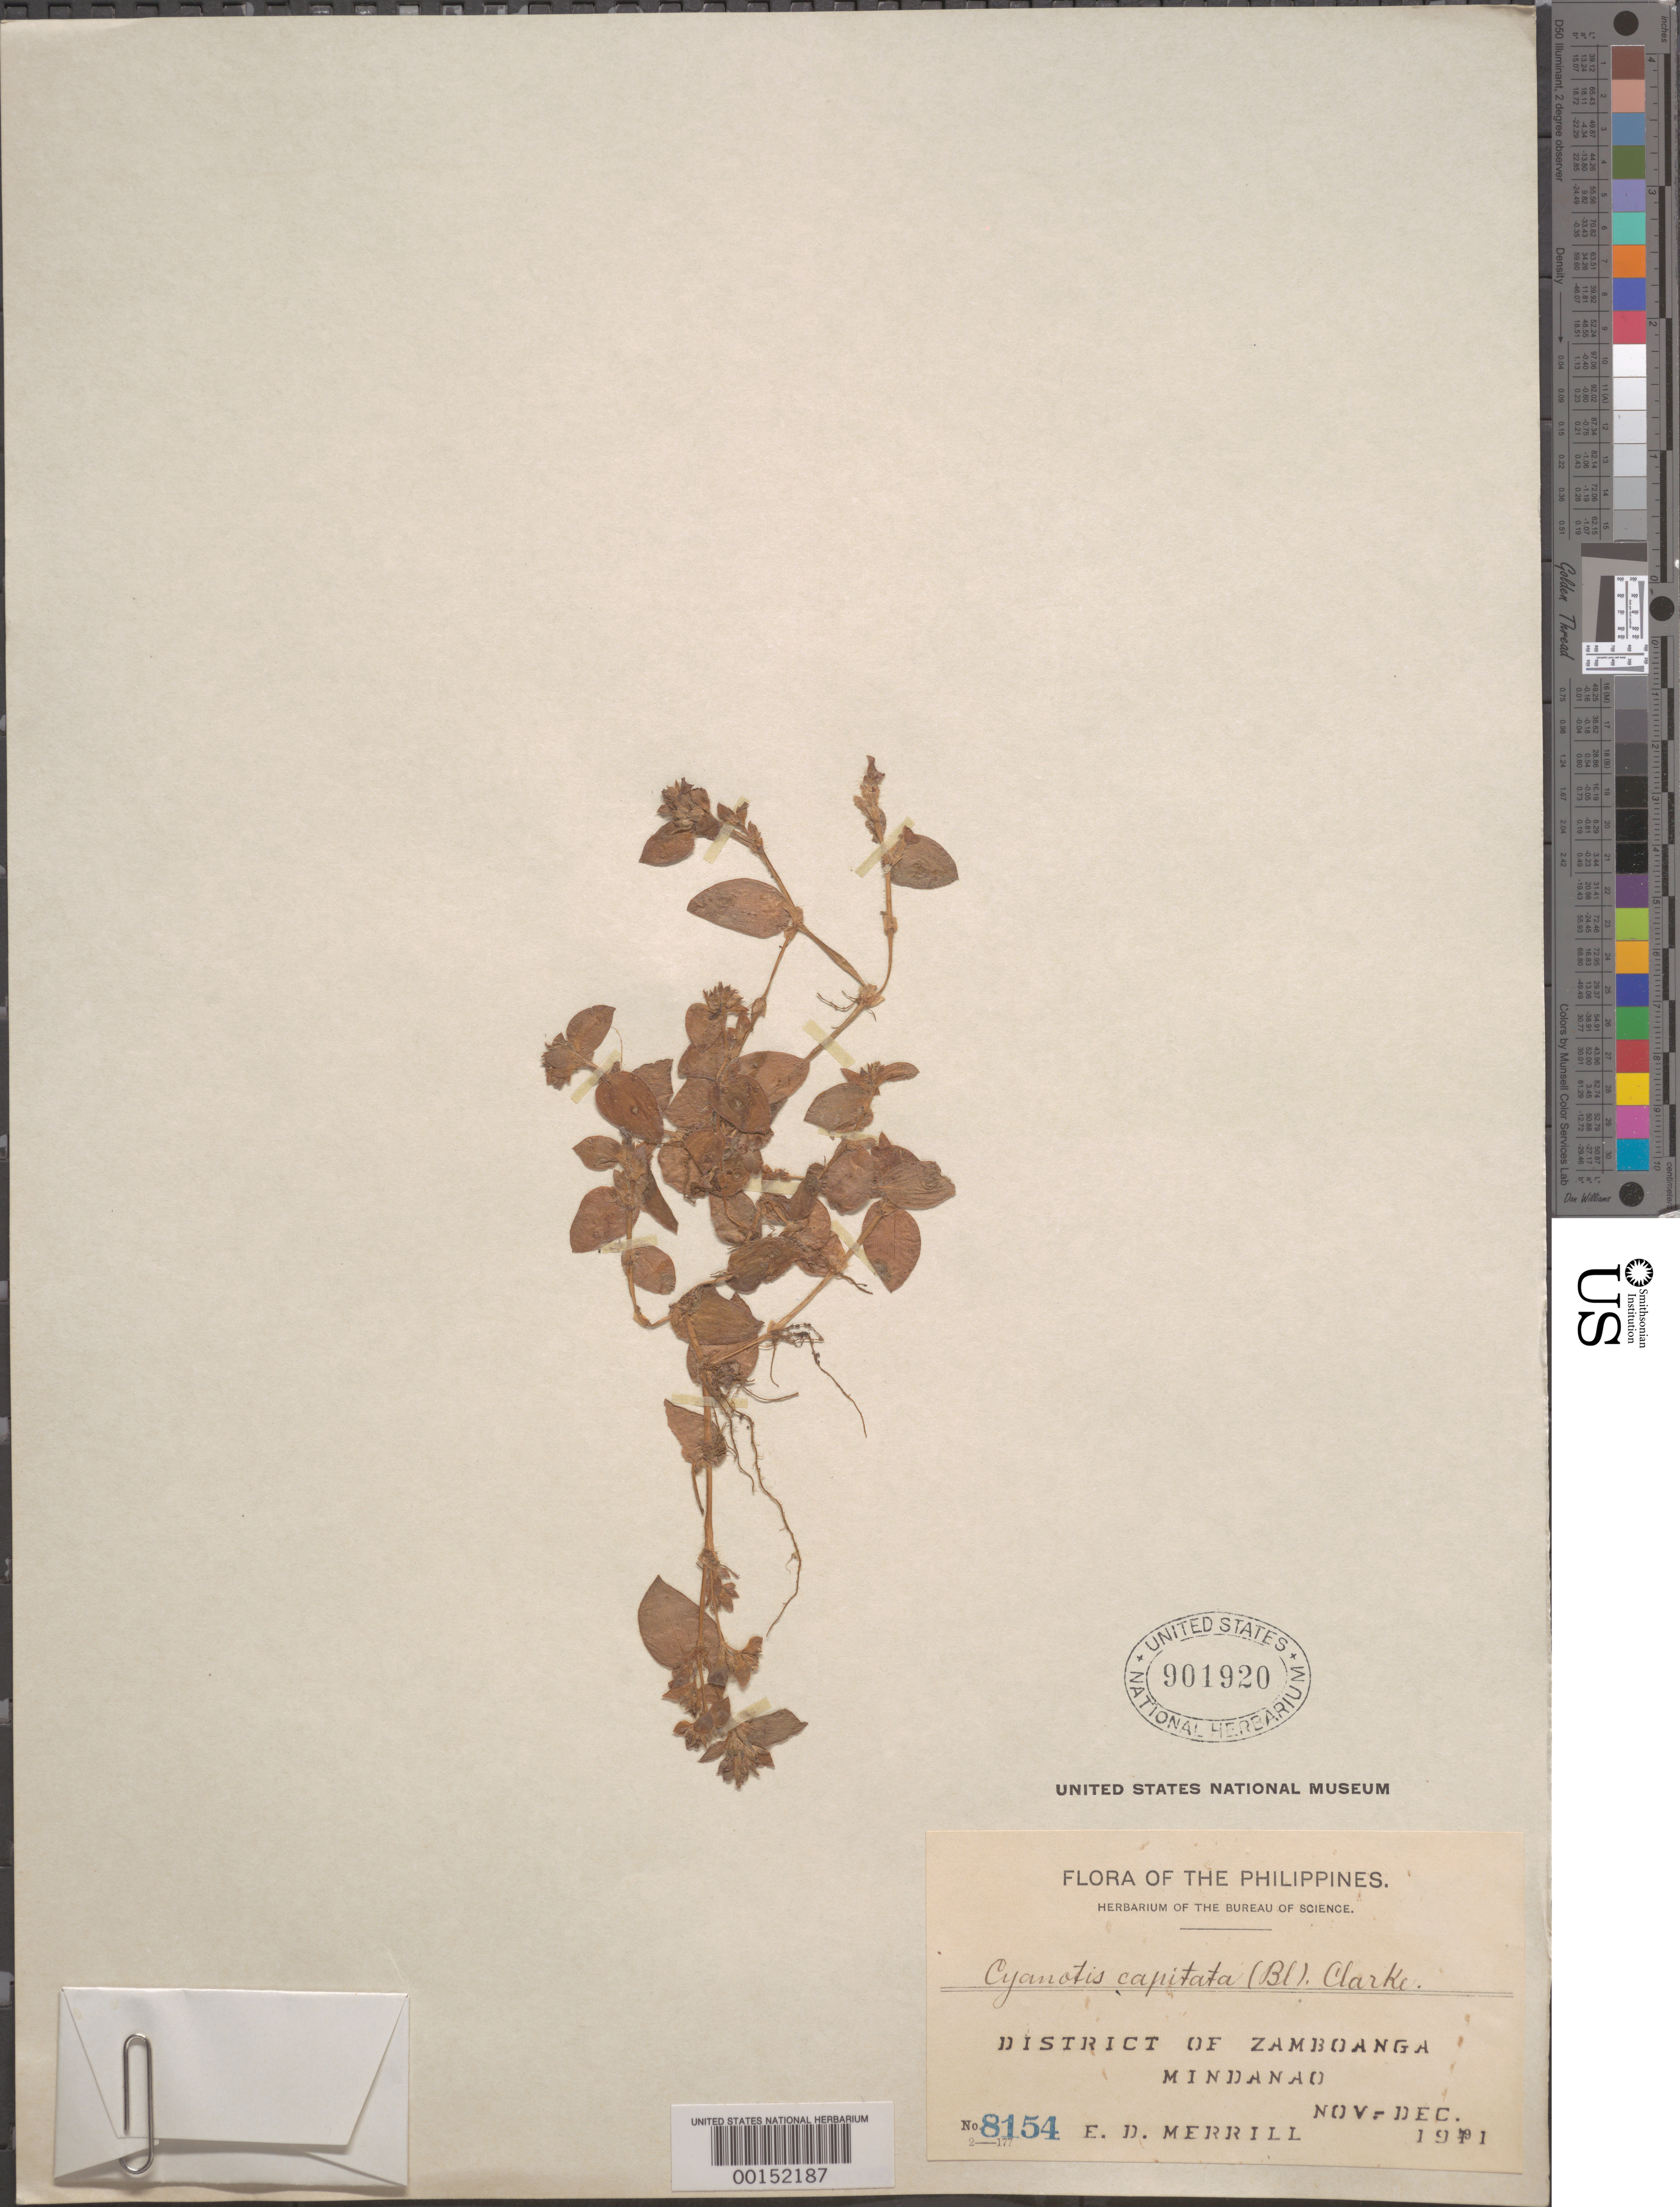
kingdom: Plantae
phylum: Tracheophyta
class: Liliopsida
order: Commelinales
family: Commelinaceae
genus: Belosynapsis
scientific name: Belosynapsis ciliata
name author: (Blume) R.S. Rao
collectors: E. D. Merrill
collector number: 8154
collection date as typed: Nov 1911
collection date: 1911-11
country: Philippines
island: Mindanao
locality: Zamboanga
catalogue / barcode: US 901920